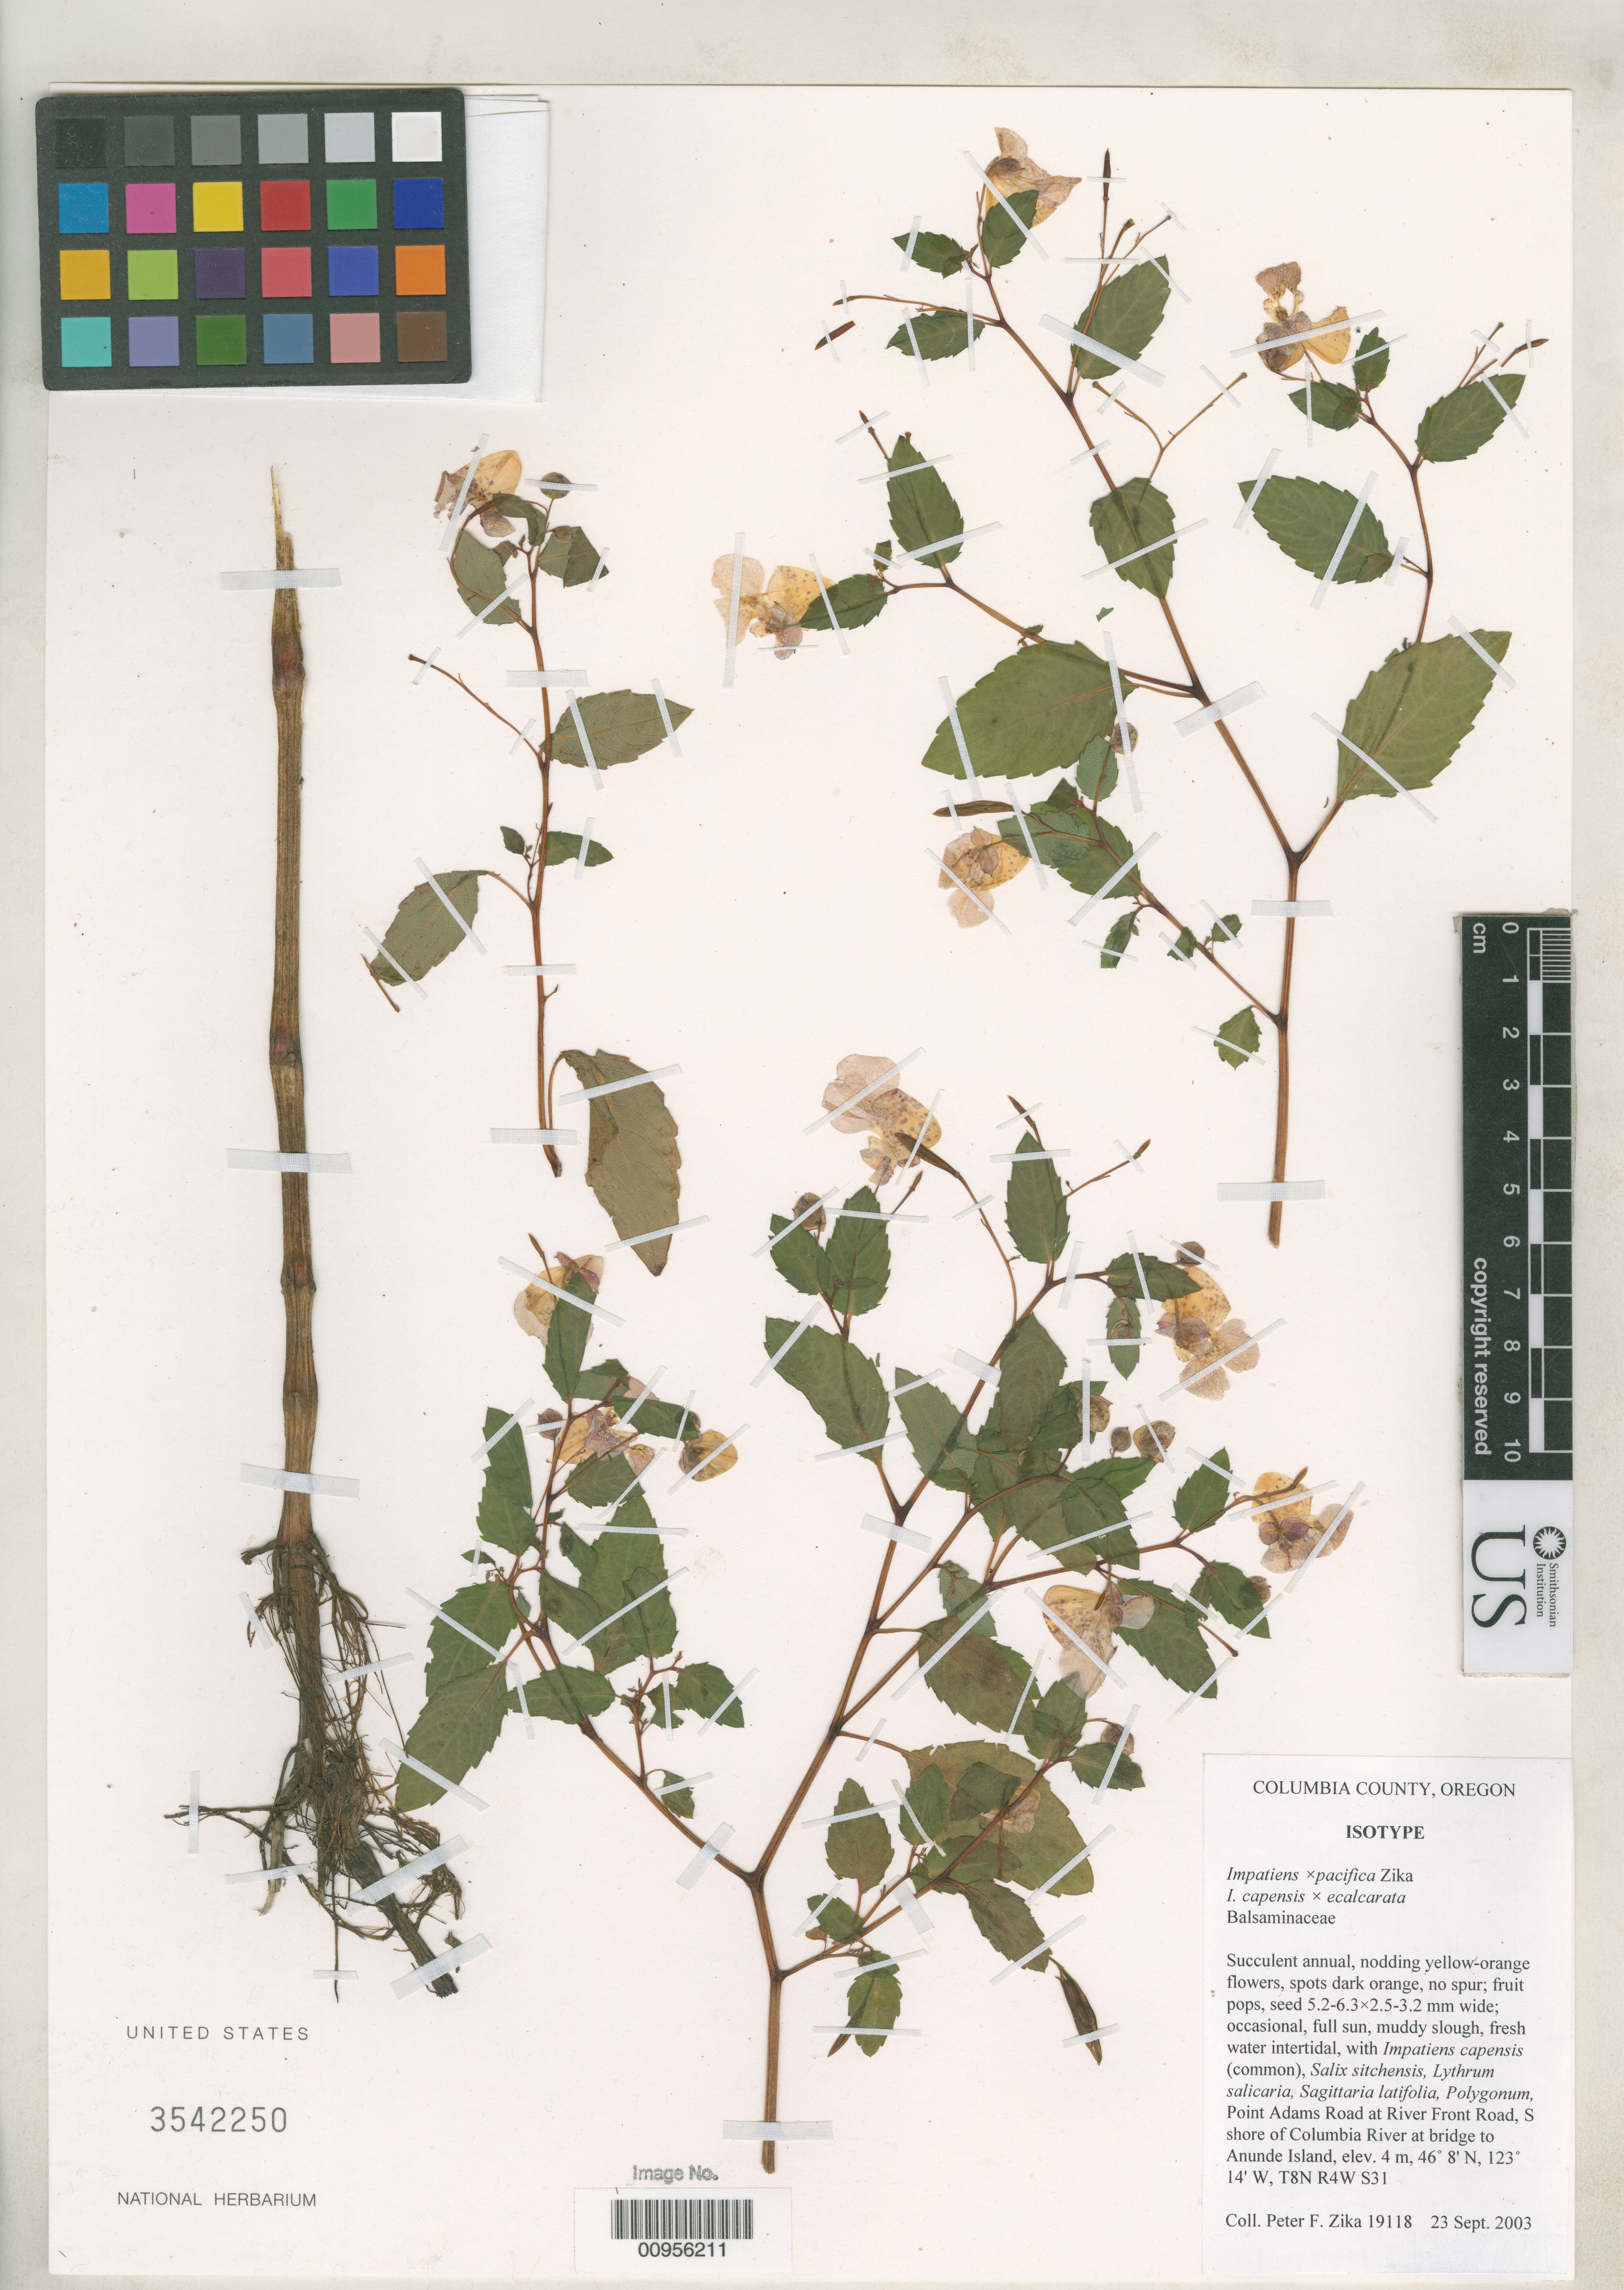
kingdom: Plantae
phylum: Tracheophyta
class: Magnoliopsida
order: Ericales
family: Balsaminaceae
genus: Impatiens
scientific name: Impatiens x pacifica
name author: Zika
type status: Isotype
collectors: P. F. Zika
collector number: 19118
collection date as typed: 23 Sep 2003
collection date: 2003-09-23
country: United States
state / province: Oregon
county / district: Columbia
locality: Point Adams Road at River Front Road, S shore of Columbia River at bridge to Anunde Island.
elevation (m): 4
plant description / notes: Putative hybrid species, I. capensis × I. ecalcarata.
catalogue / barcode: US 3542250